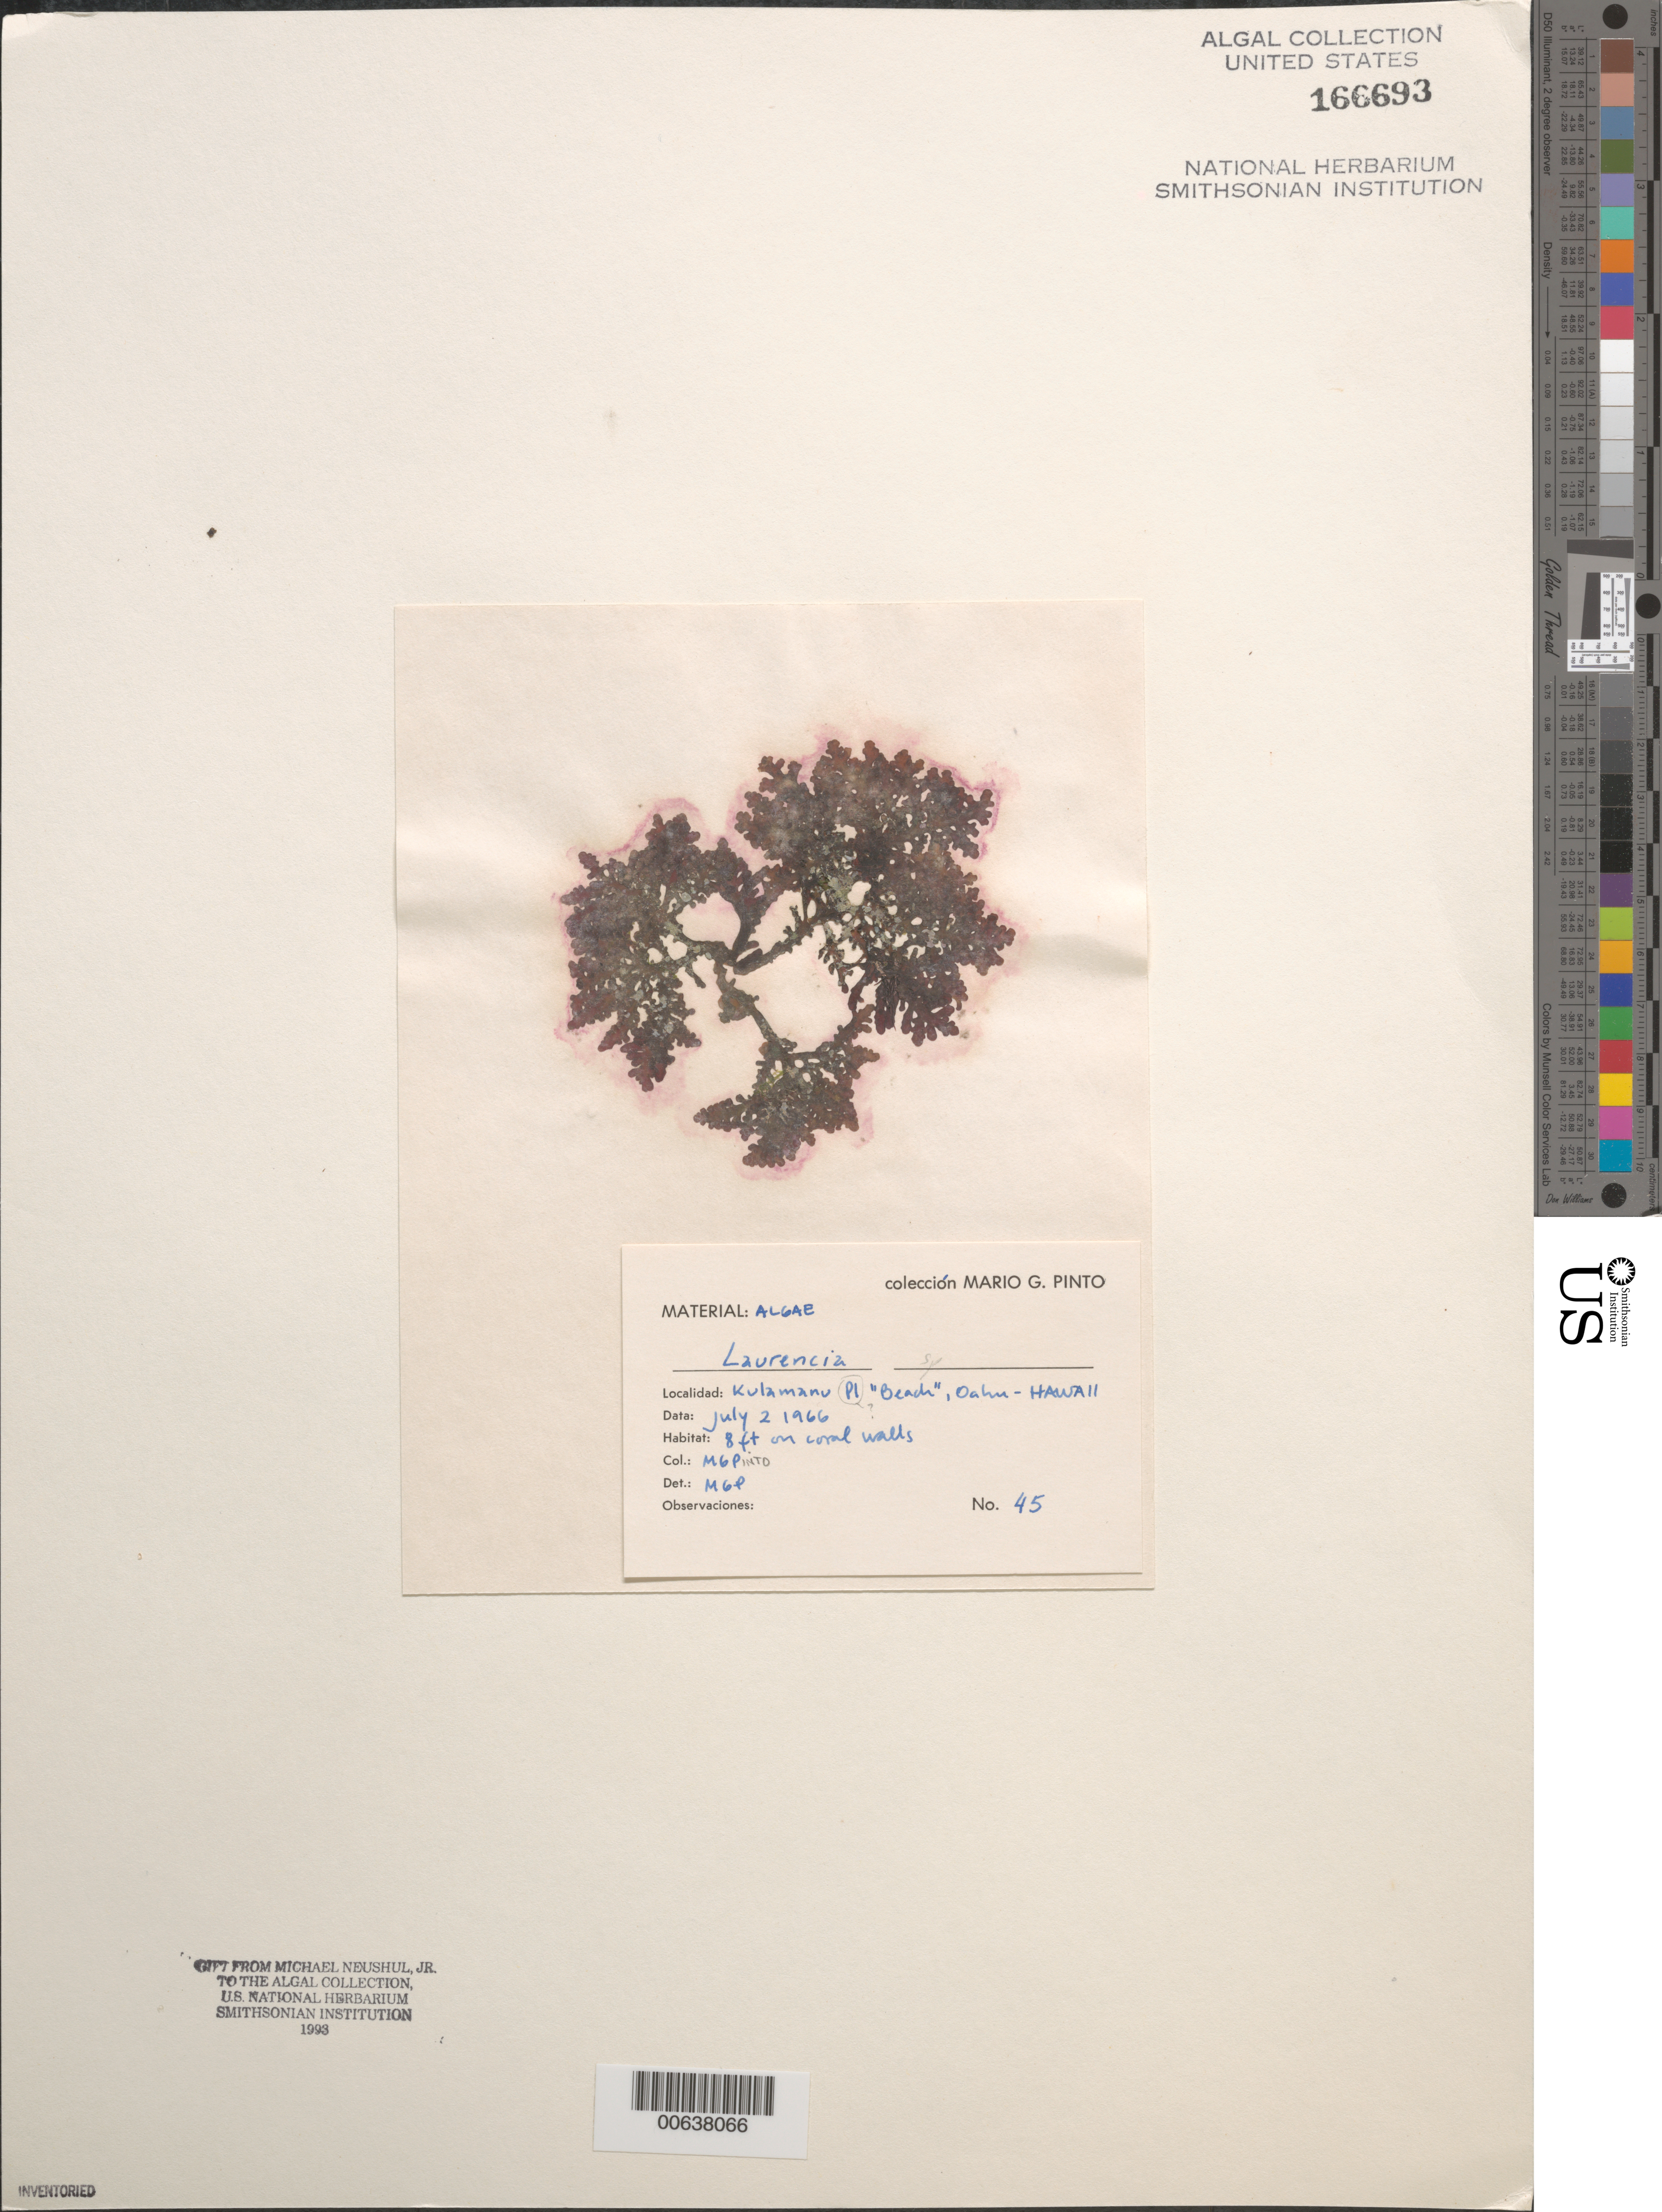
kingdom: Plantae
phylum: Rhodophyta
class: Florideophyceae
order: Ceramiales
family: Rhodomelaceae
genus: Laurencia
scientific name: Laurencia sp.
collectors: M. Pinto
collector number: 45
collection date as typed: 02 Jul 1966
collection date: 1966-07-02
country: United States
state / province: Hawaii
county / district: Honolulu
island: Oahu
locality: Kulamanu Beach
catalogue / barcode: US 166693